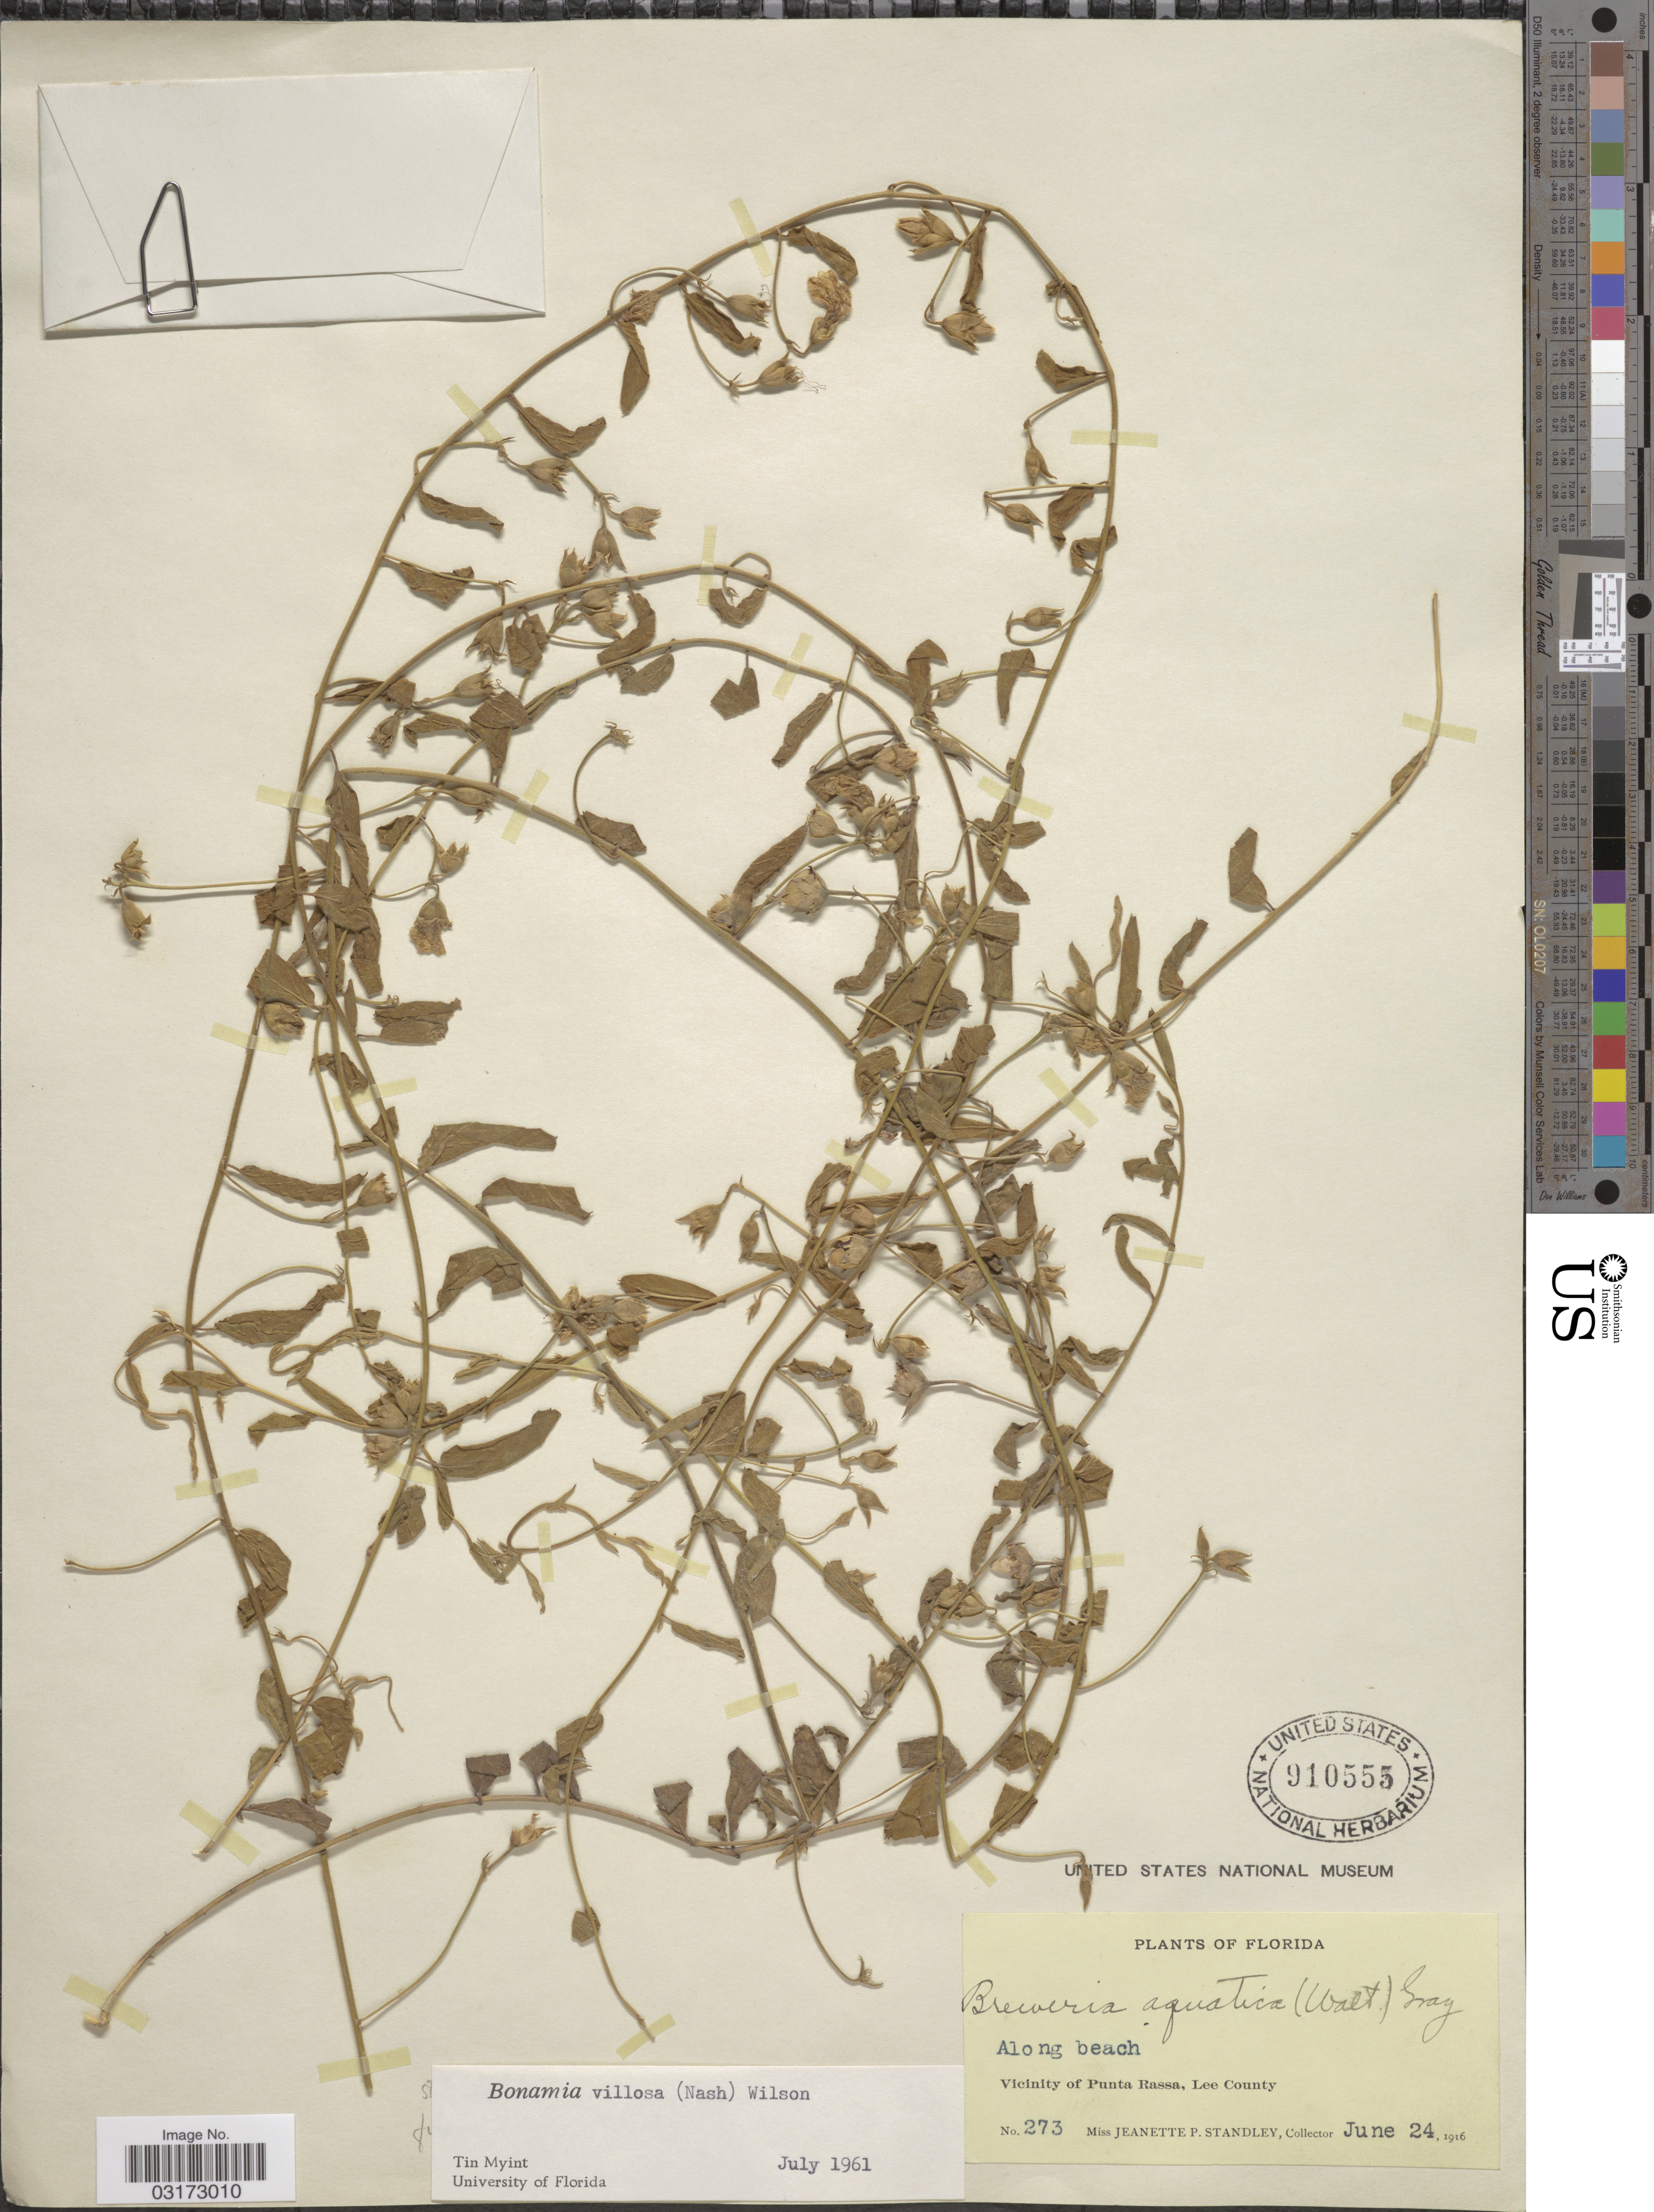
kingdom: Plantae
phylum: Tracheophyta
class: Magnoliopsida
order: Solanales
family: Convolvulaceae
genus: Stylisma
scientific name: Stylisma villosa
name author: (Nash) House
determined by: Strong, Mark T., (BOT), Smithsonian Institution - National Museum of Natural History (UNITED STATES)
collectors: J. P. Standley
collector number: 273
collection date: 1916-06-24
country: United States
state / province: Florida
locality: Along beach. Vicinity of Punta Rassa, Lee County.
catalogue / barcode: US 910555